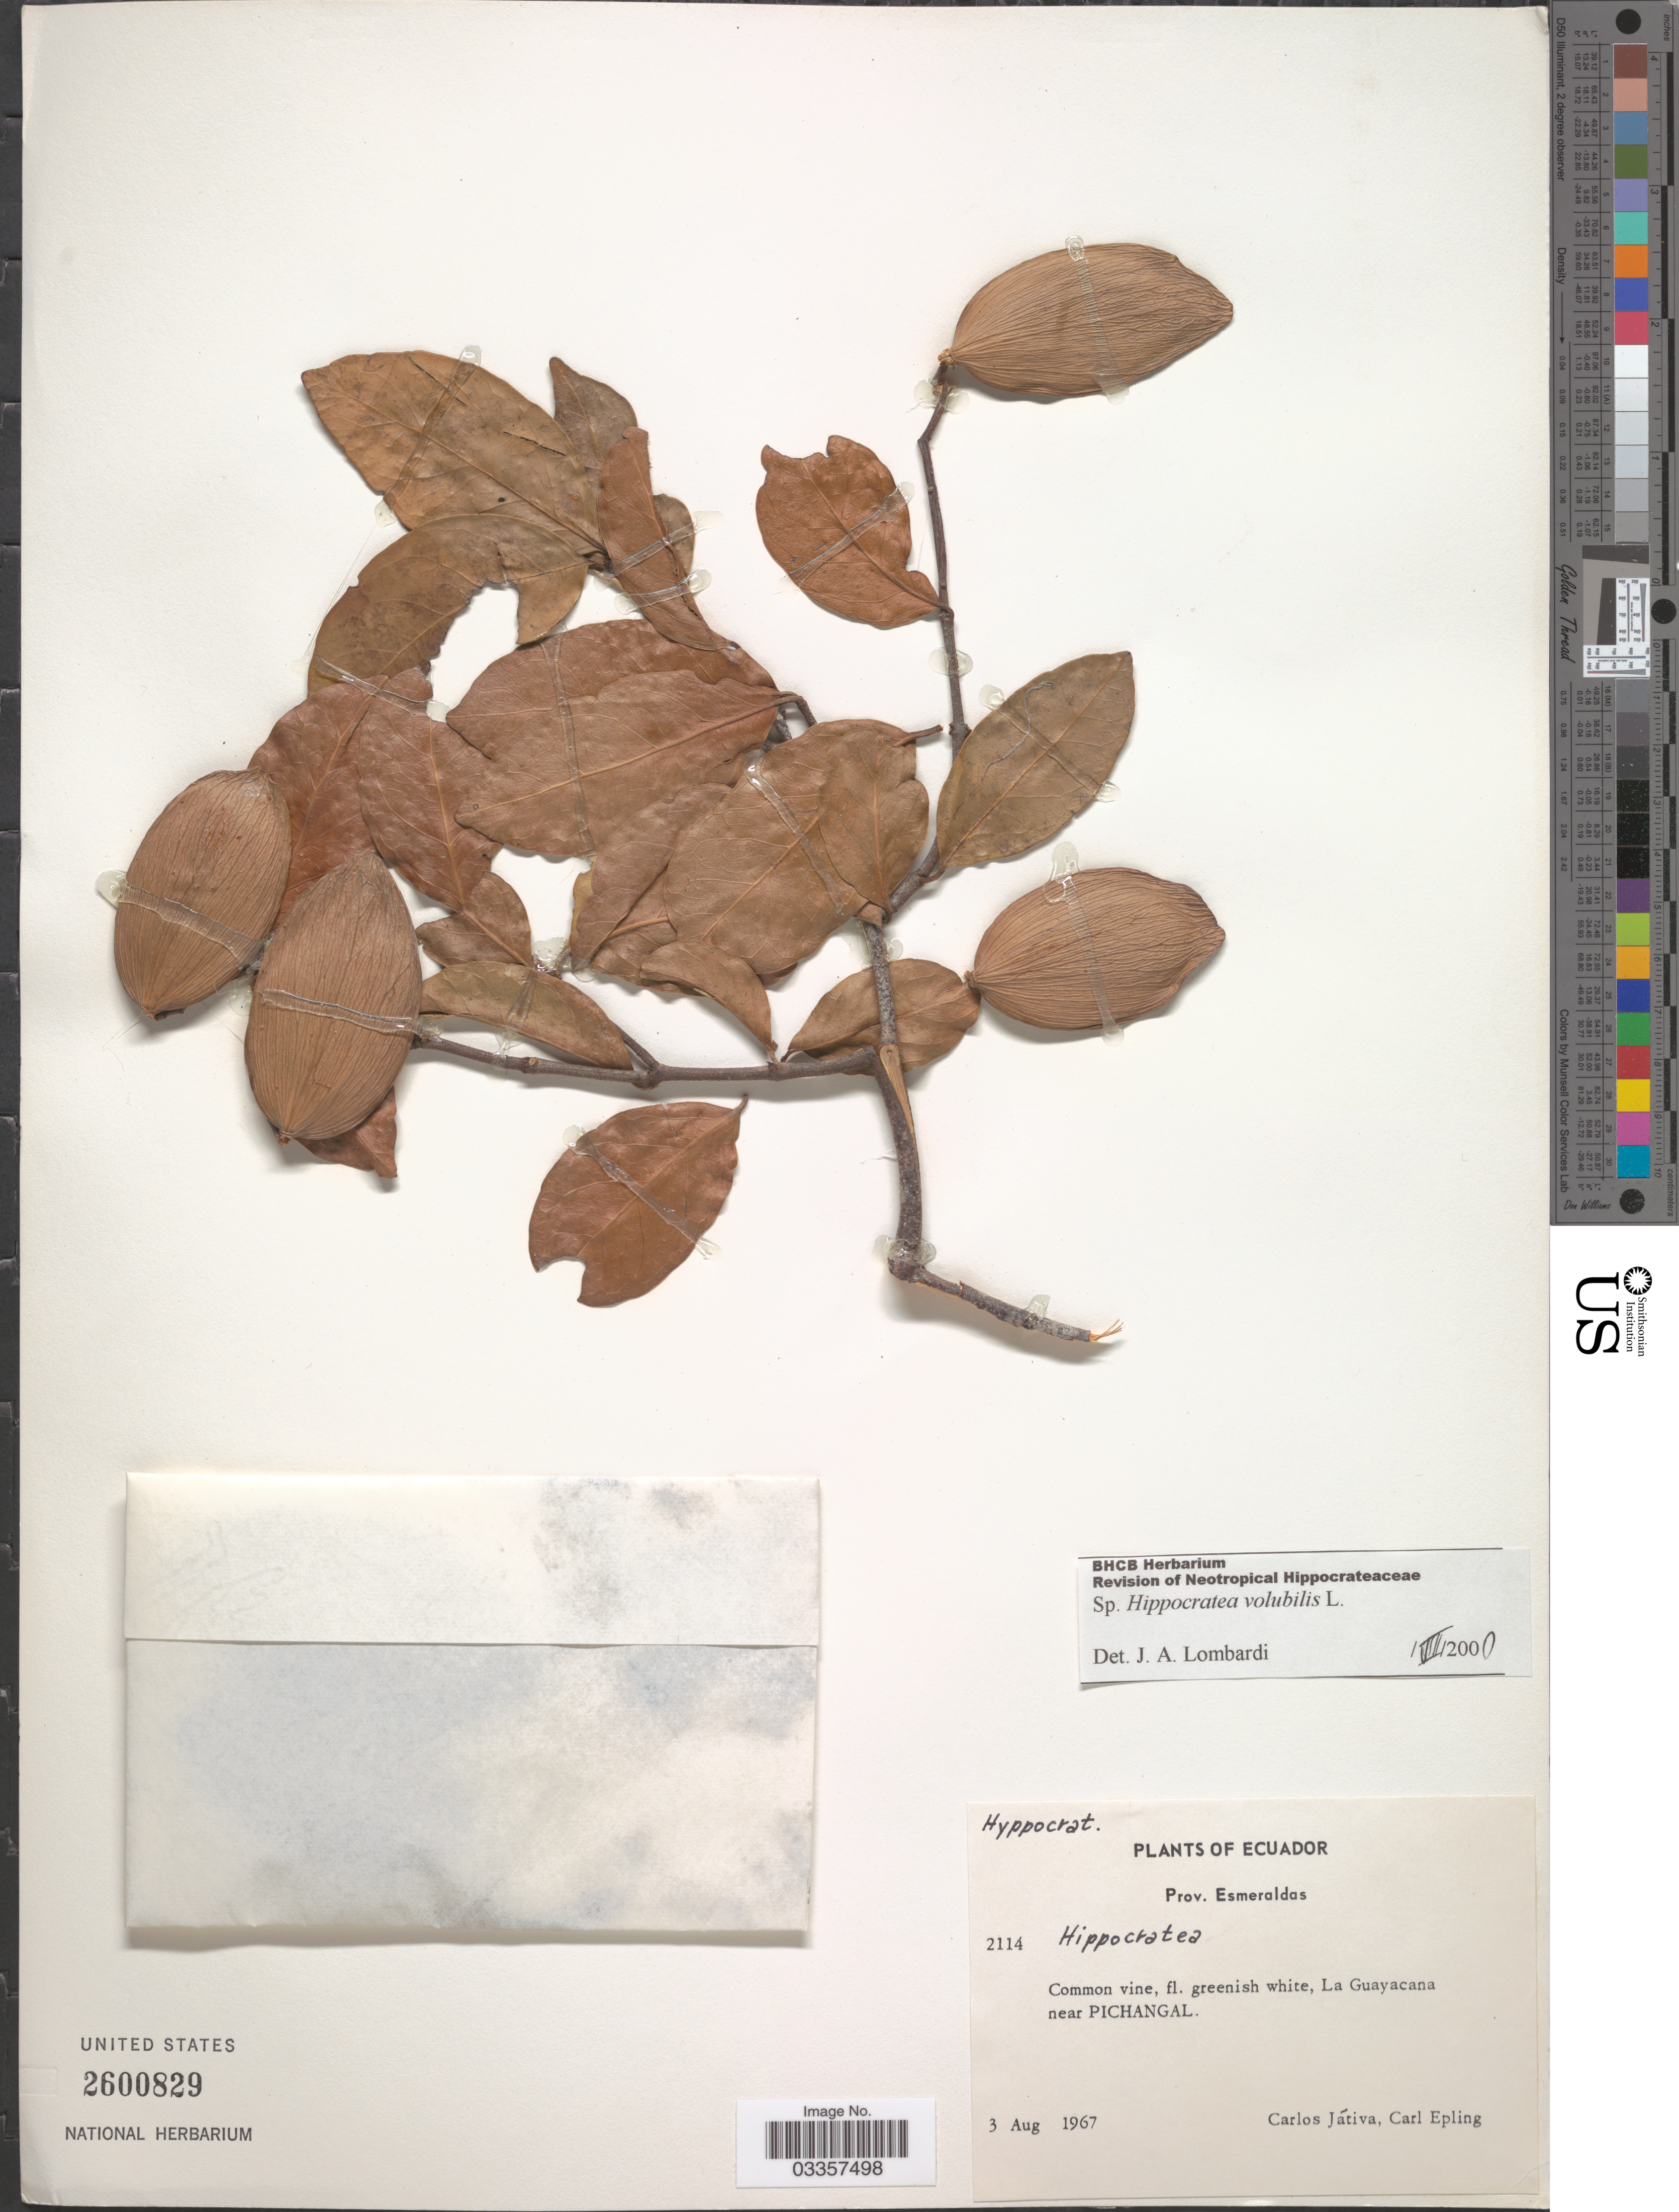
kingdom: Plantae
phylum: Tracheophyta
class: Magnoliopsida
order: Celastrales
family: Celastraceae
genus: Hippocratea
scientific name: Hippocratea volubilis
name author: L.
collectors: C. D. Játiva & C. C. Epling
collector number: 2114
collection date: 1967-08-03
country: Ecuador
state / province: Esmeraldas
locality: La Guayacana, near Pichangal.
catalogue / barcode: US 2600829